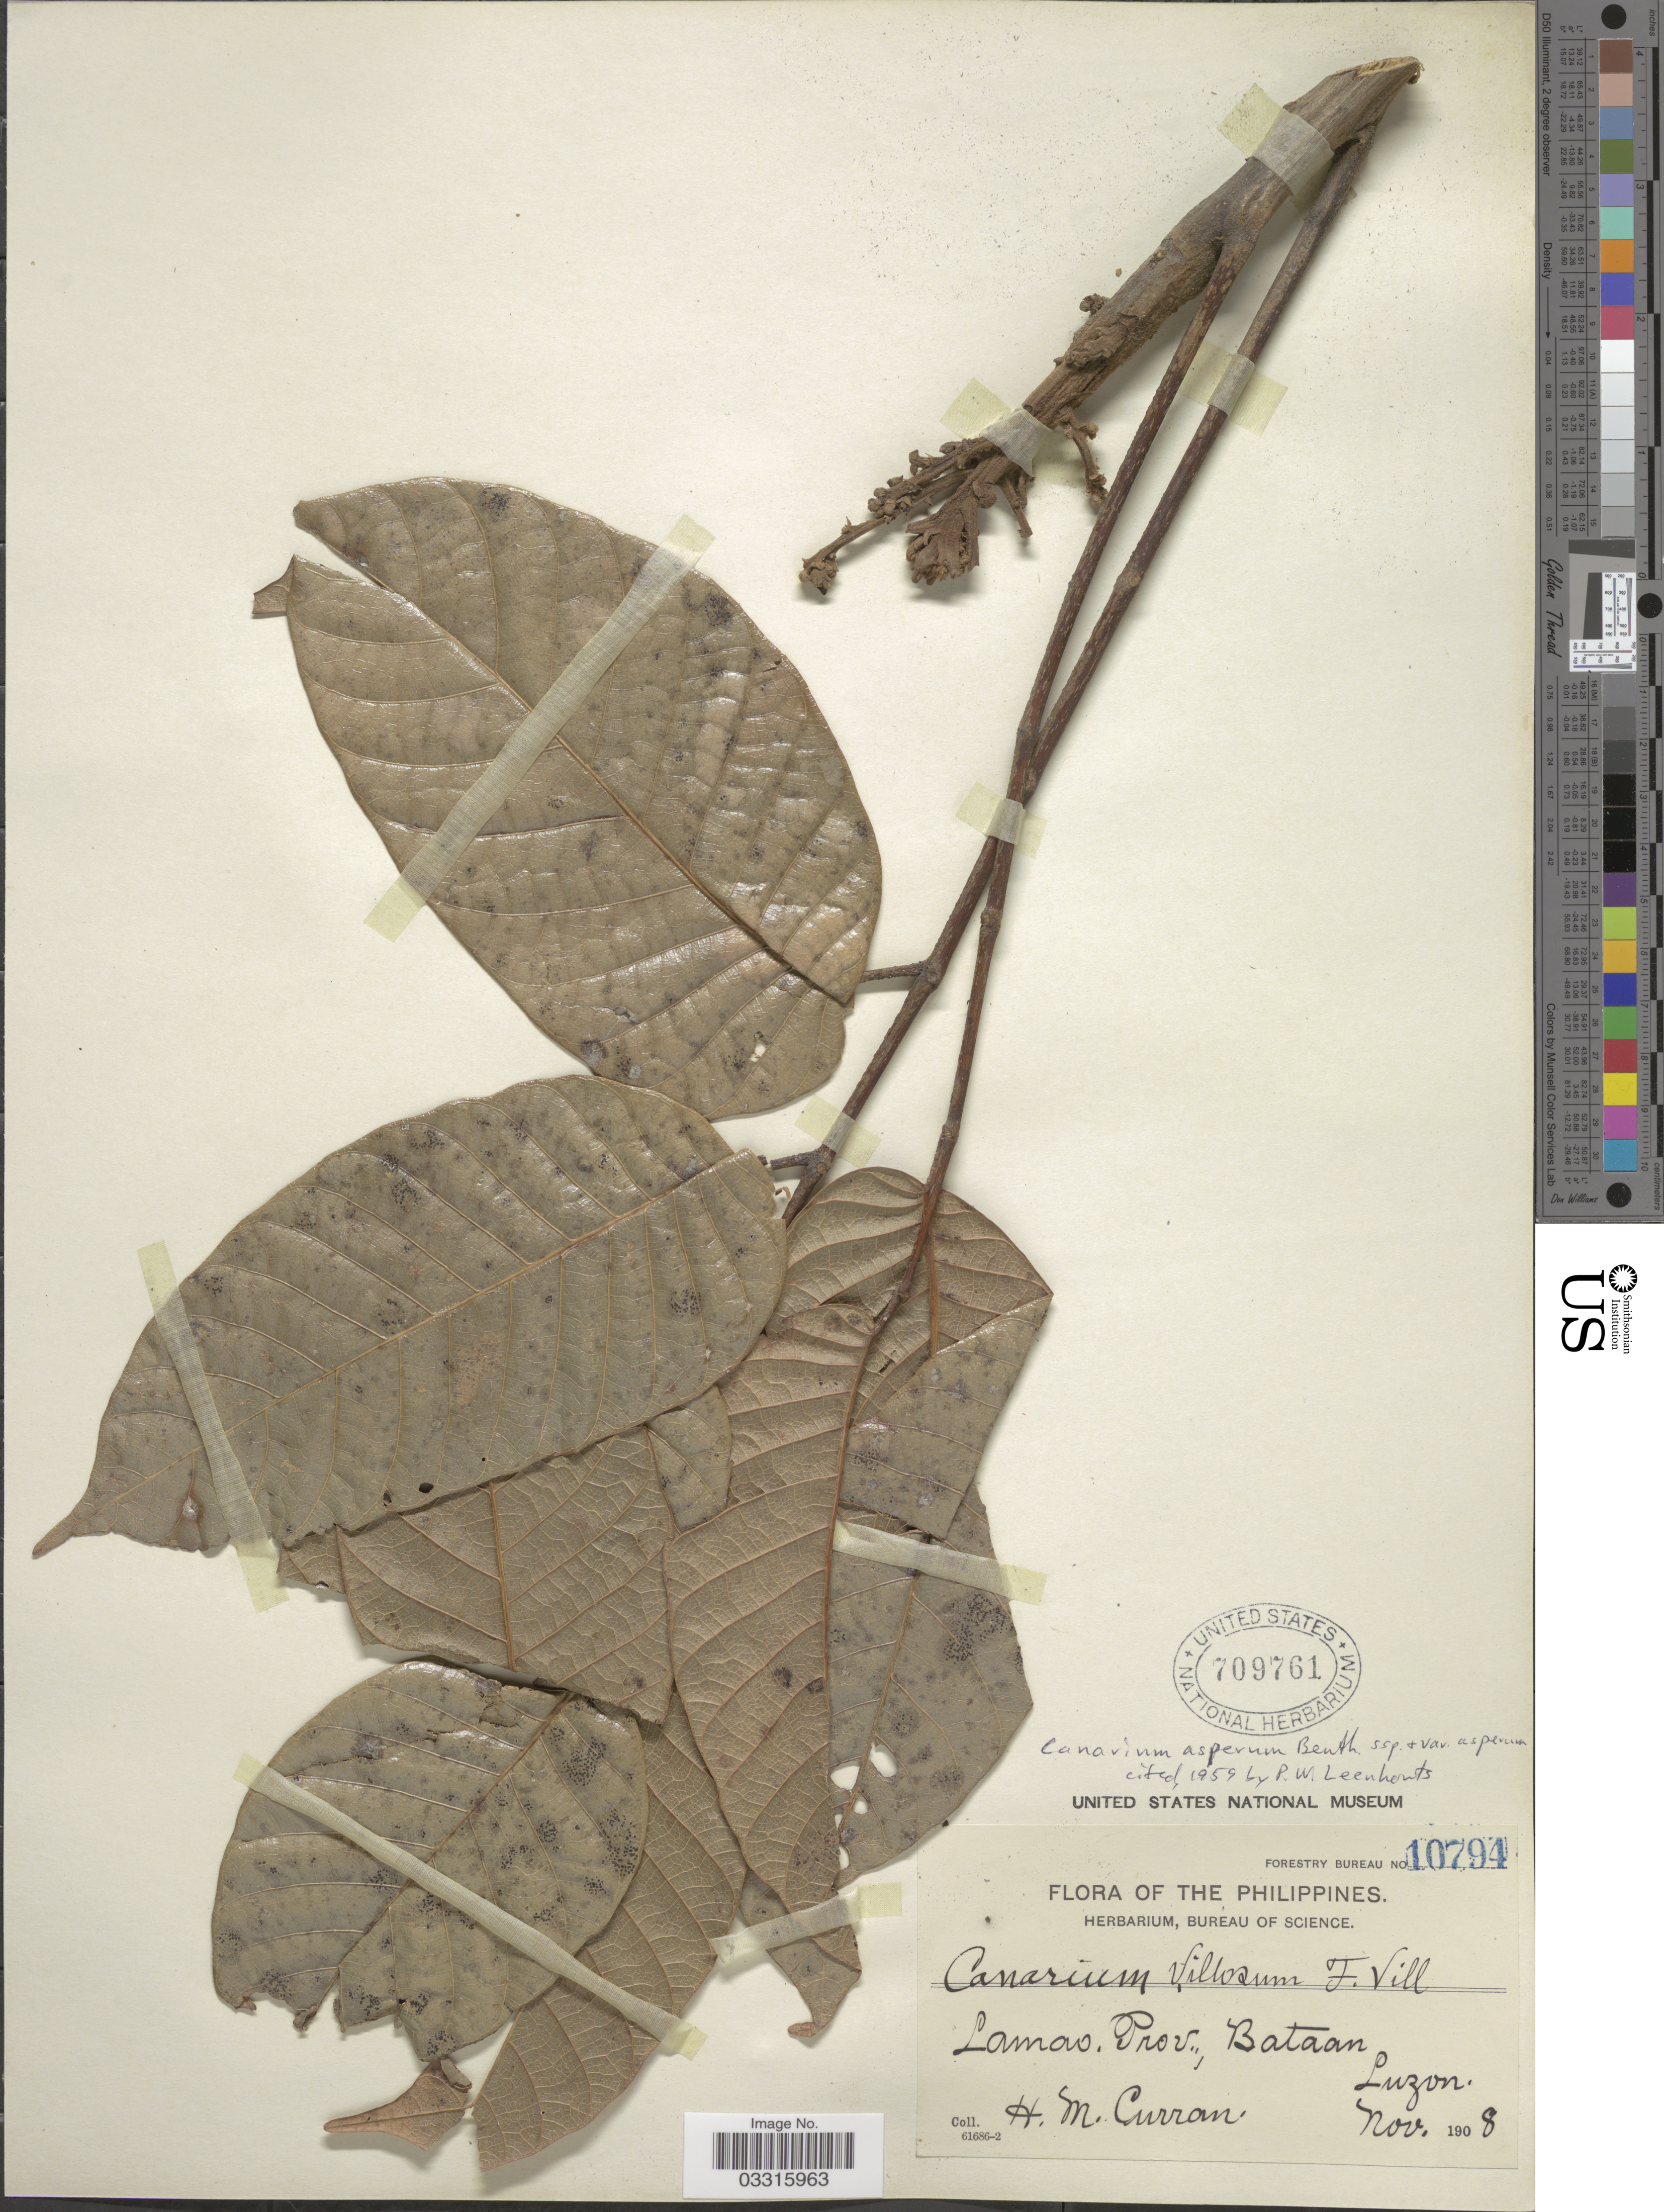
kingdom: Plantae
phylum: Tracheophyta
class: Magnoliopsida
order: Sapindales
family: Burseraceae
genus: Canarium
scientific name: Canarium asperum subsp. asperum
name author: Benth.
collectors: H. M. Curran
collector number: Forestry Bureau 10794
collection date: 1908-11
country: Philippines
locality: Lamao. Prov., Bataan. Luzon.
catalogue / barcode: US 709761